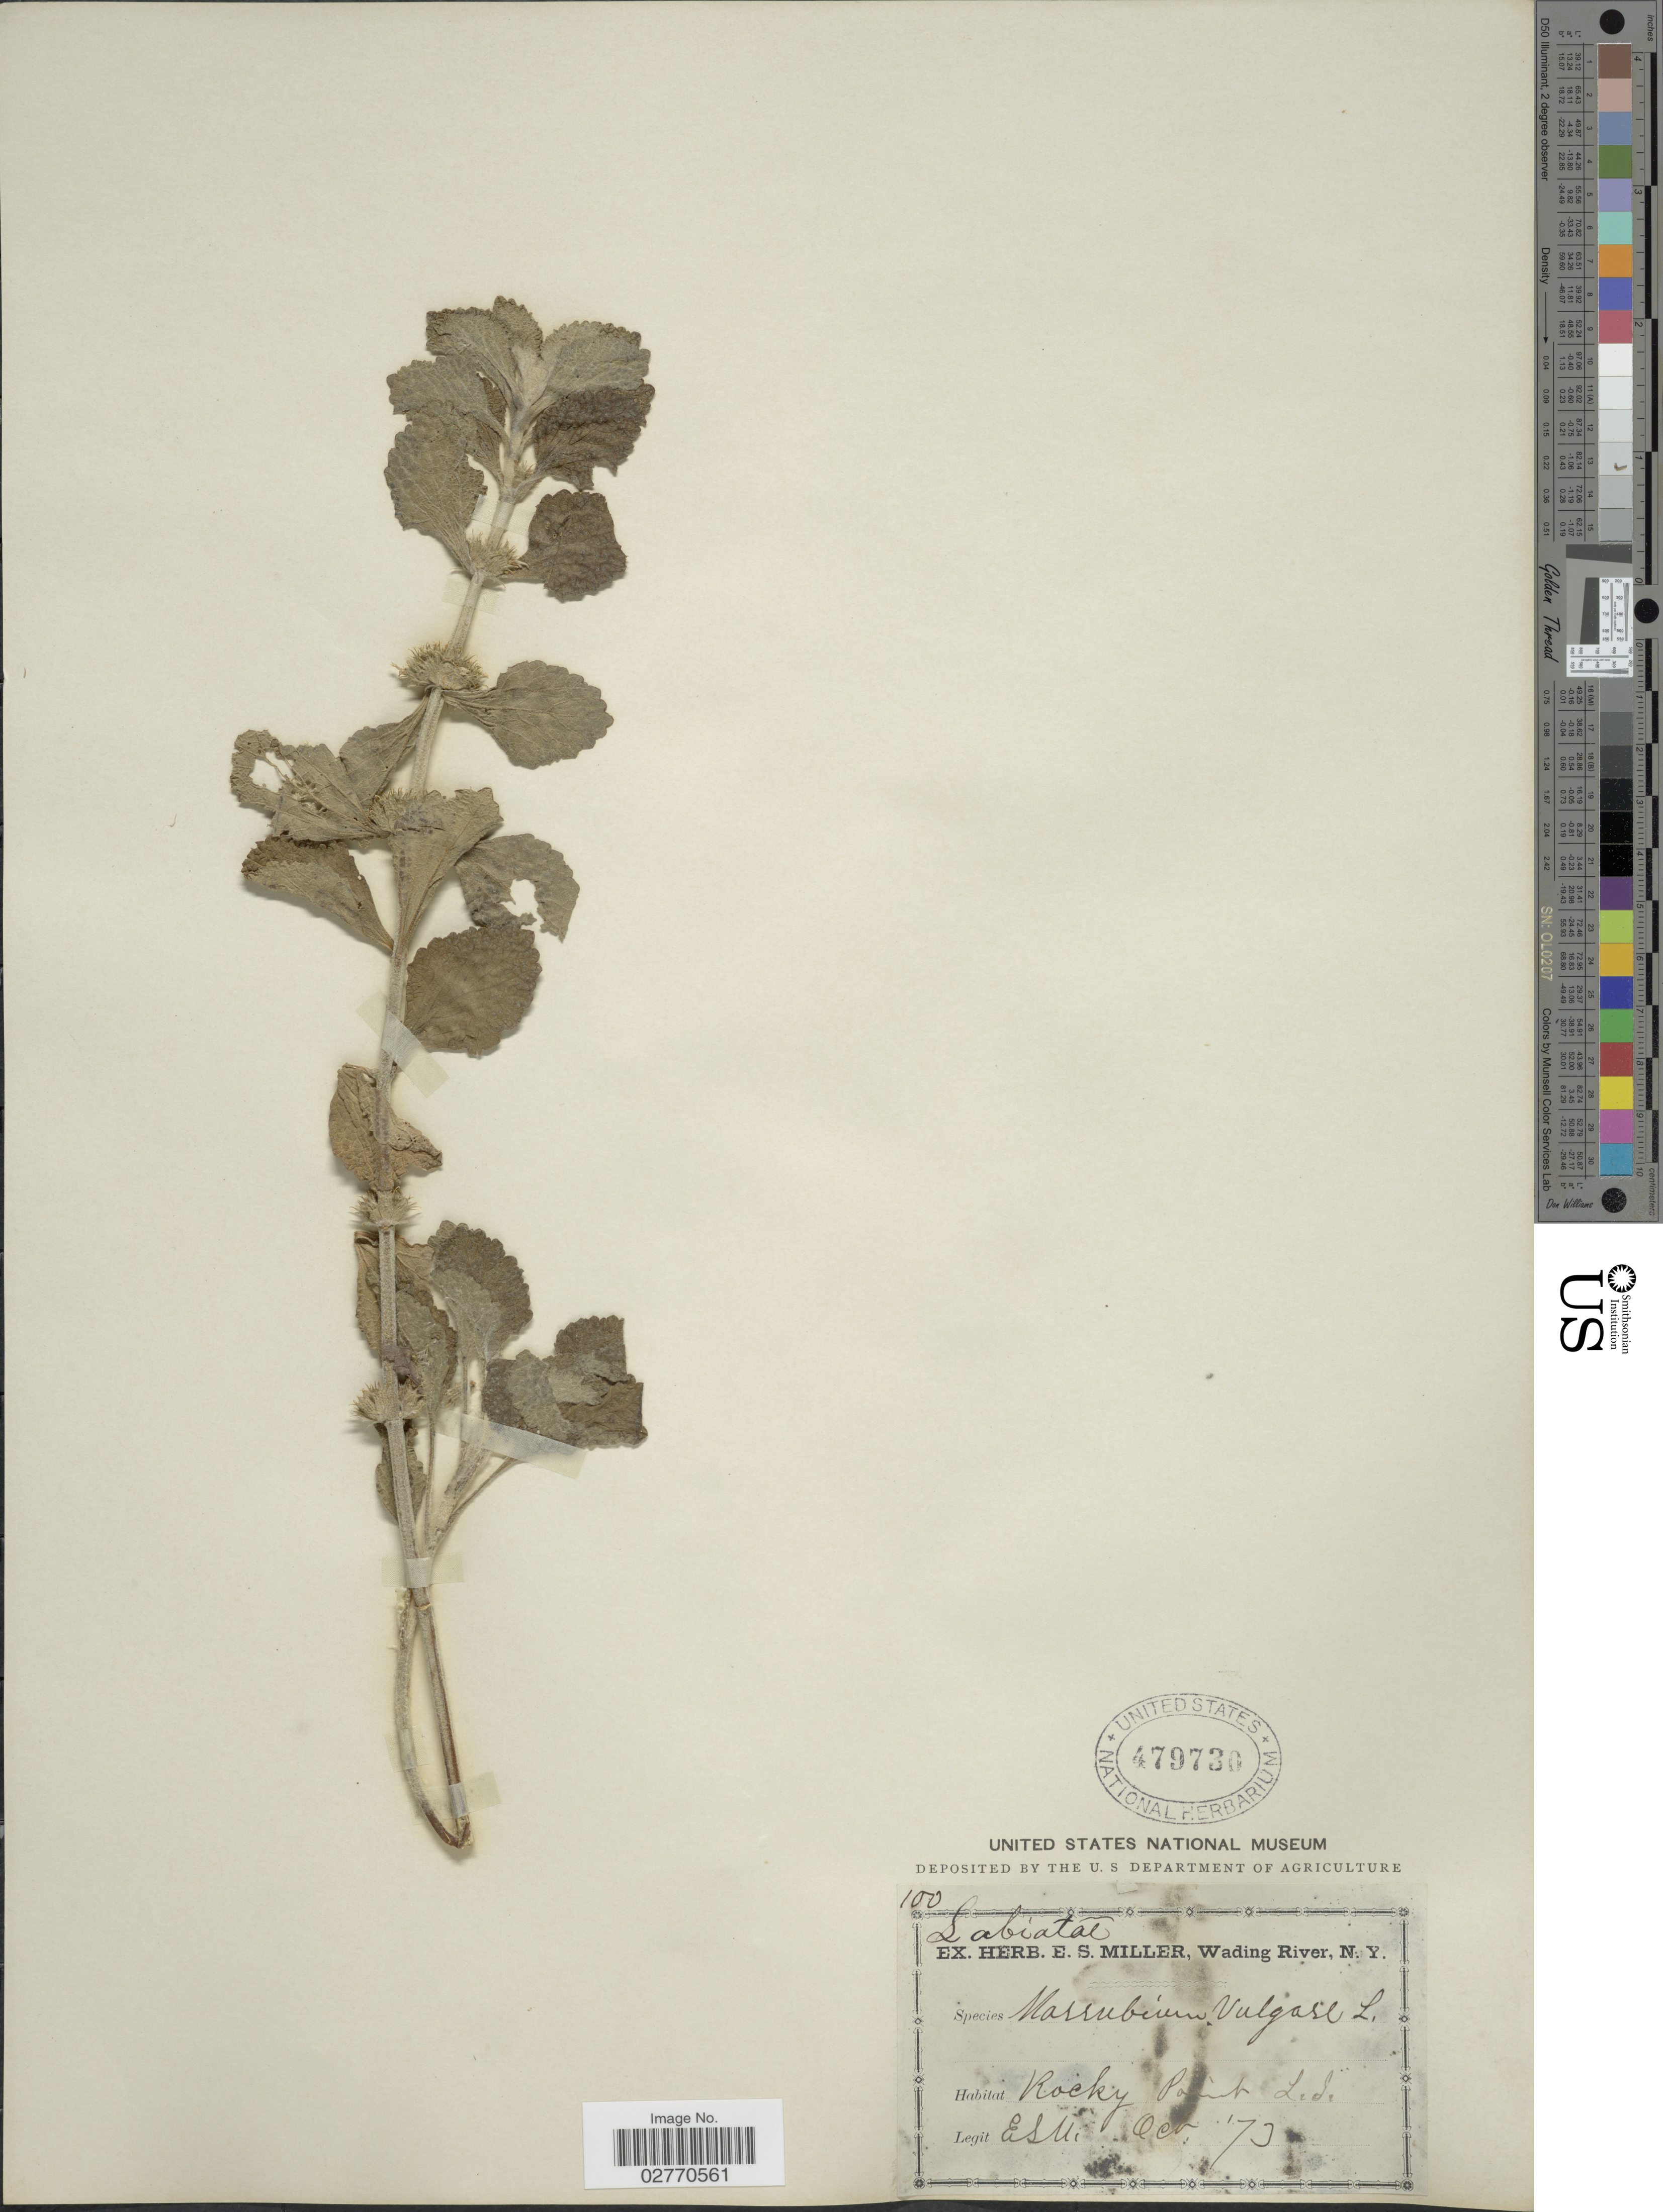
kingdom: Plantae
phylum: Tracheophyta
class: Magnoliopsida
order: Lamiales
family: Lamiaceae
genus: Marrubium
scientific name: Marrubium vulgare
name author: L.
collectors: E. S. Miller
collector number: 100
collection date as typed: Transcribed d/m/y: /10/73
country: United States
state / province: New York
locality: Rocky Point L.I.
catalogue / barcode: US 479730